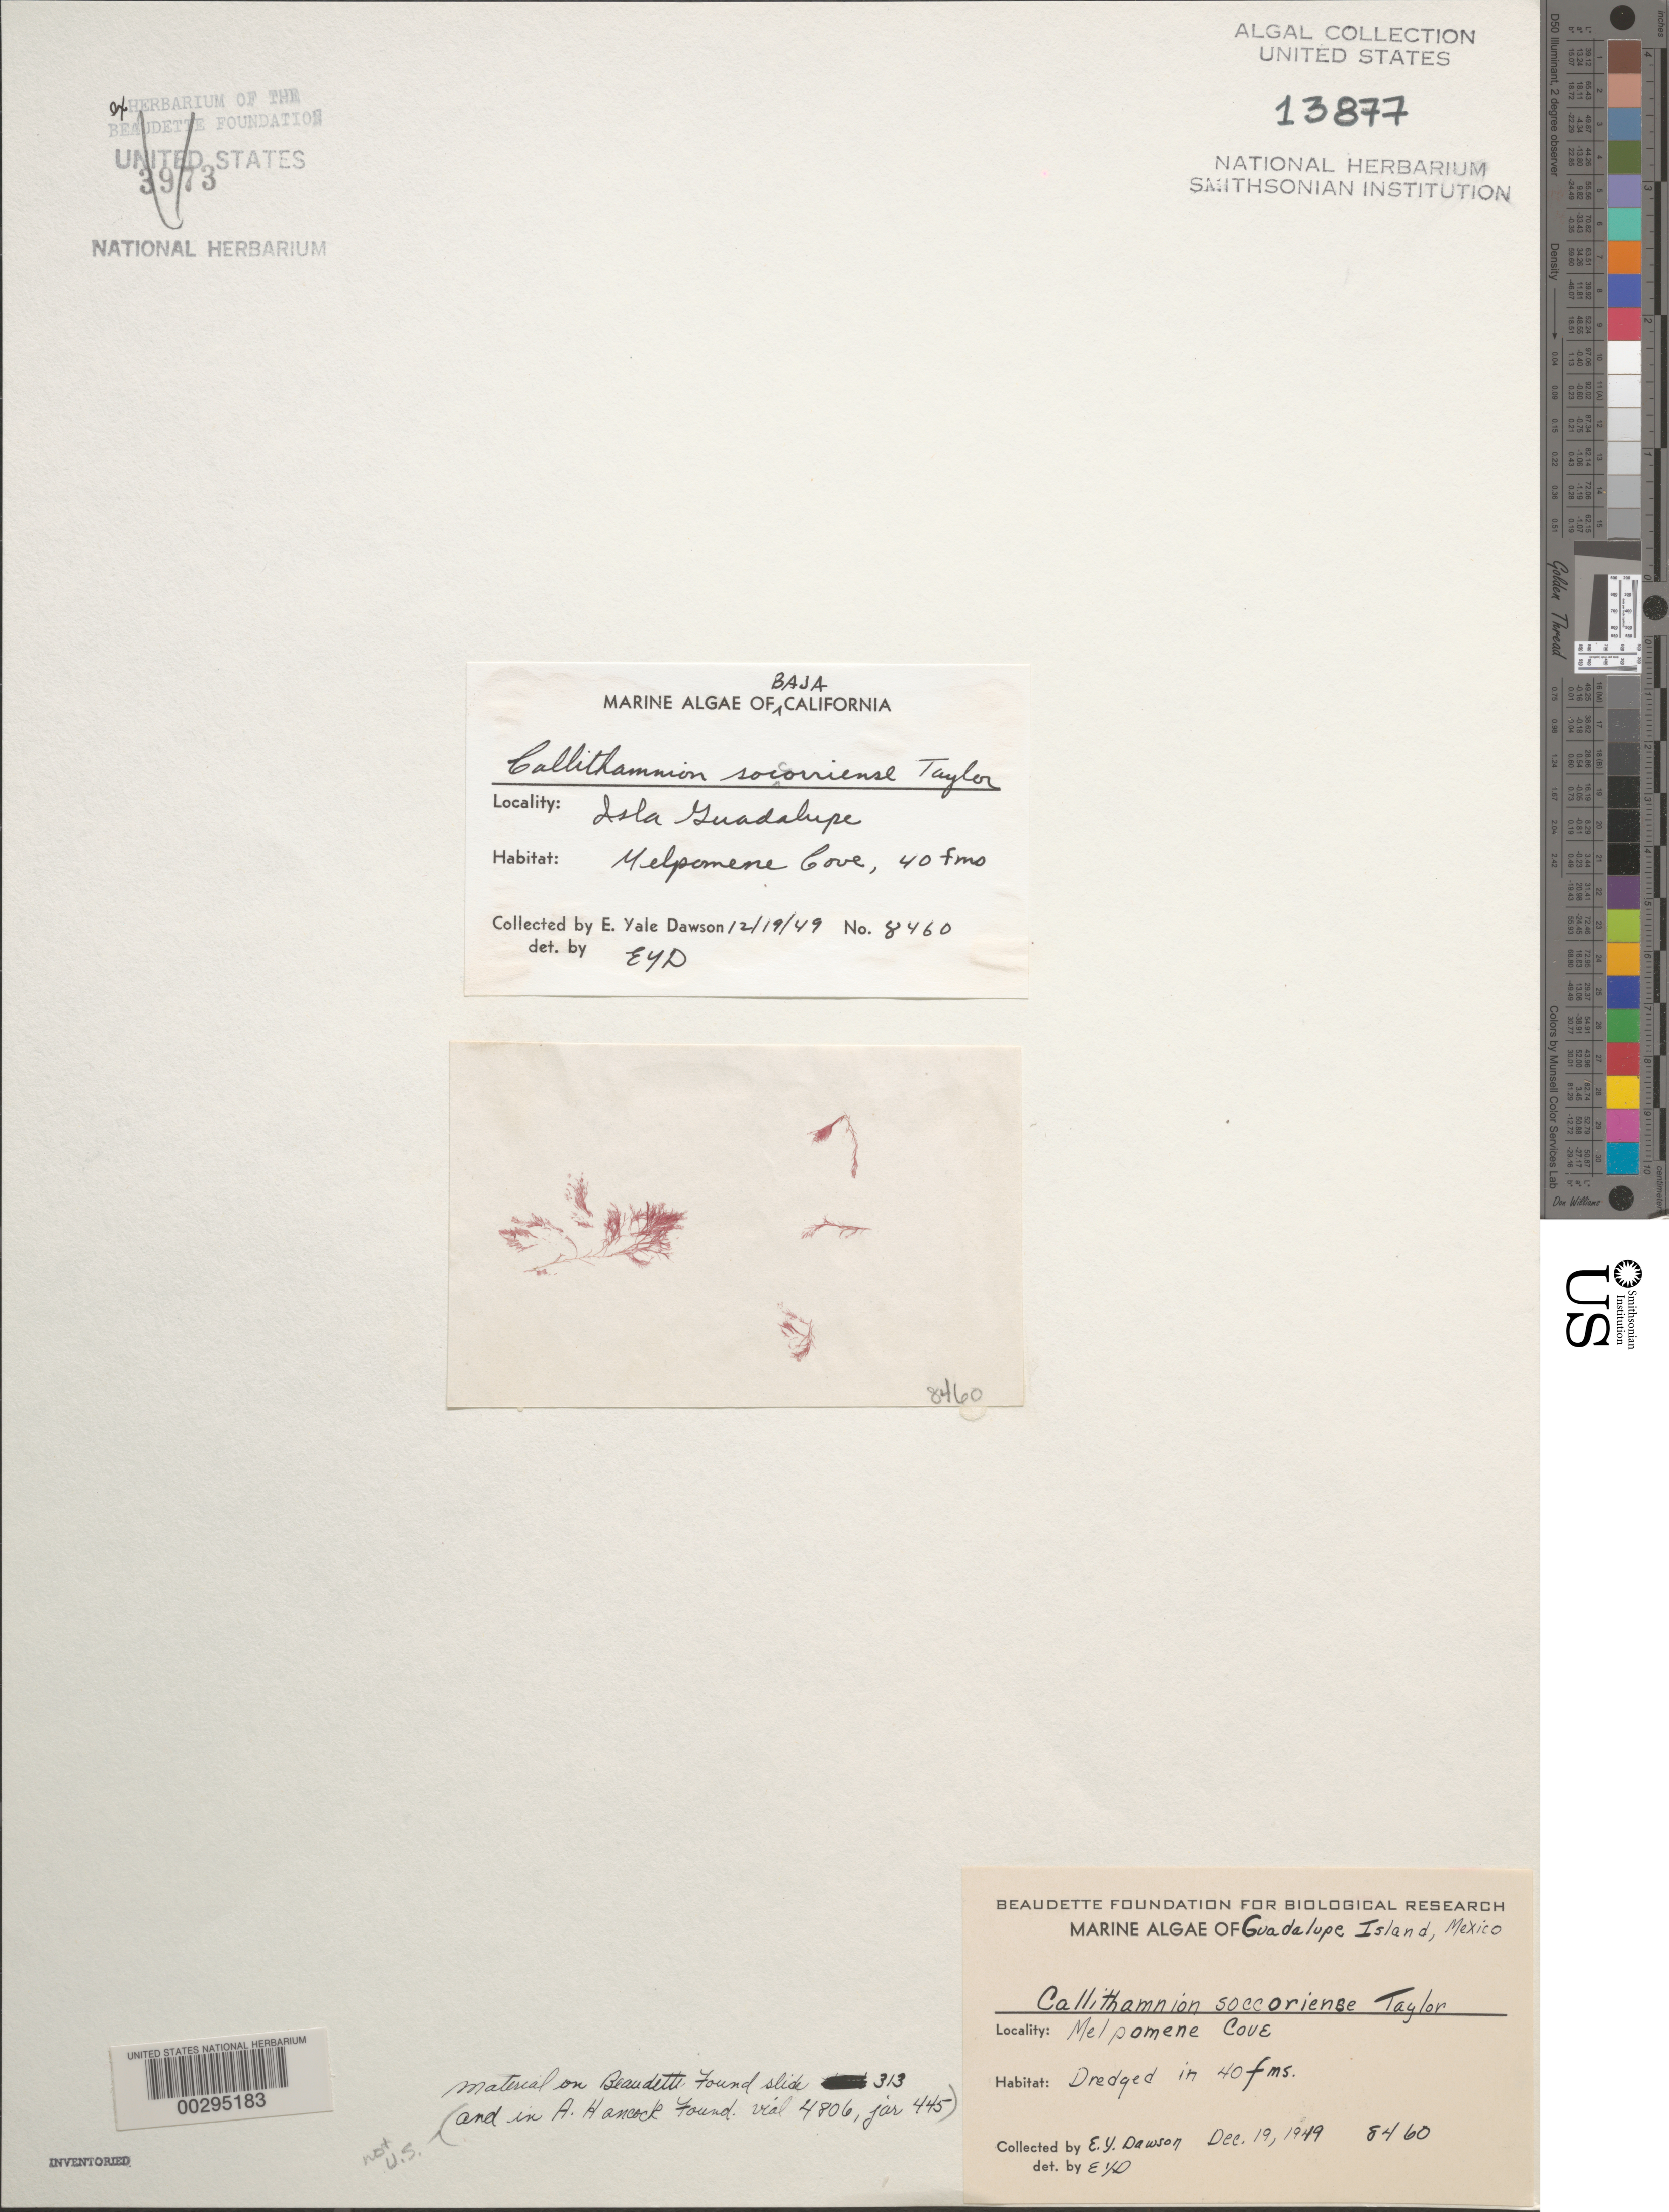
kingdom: Plantae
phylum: Rhodophyta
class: Florideophyceae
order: Ceramiales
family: Callithamniaceae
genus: Callithamnion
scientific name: Callithamnion soccoriense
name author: W.R. Taylor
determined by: Dawson, E. Y.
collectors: E. Y. Dawson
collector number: EYD 8460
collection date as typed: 19 Dec 1949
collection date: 1949-12-19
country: Mexico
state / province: Baja California Norte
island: Isla Guadalupe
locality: Melpomene Cove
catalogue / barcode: US 13877